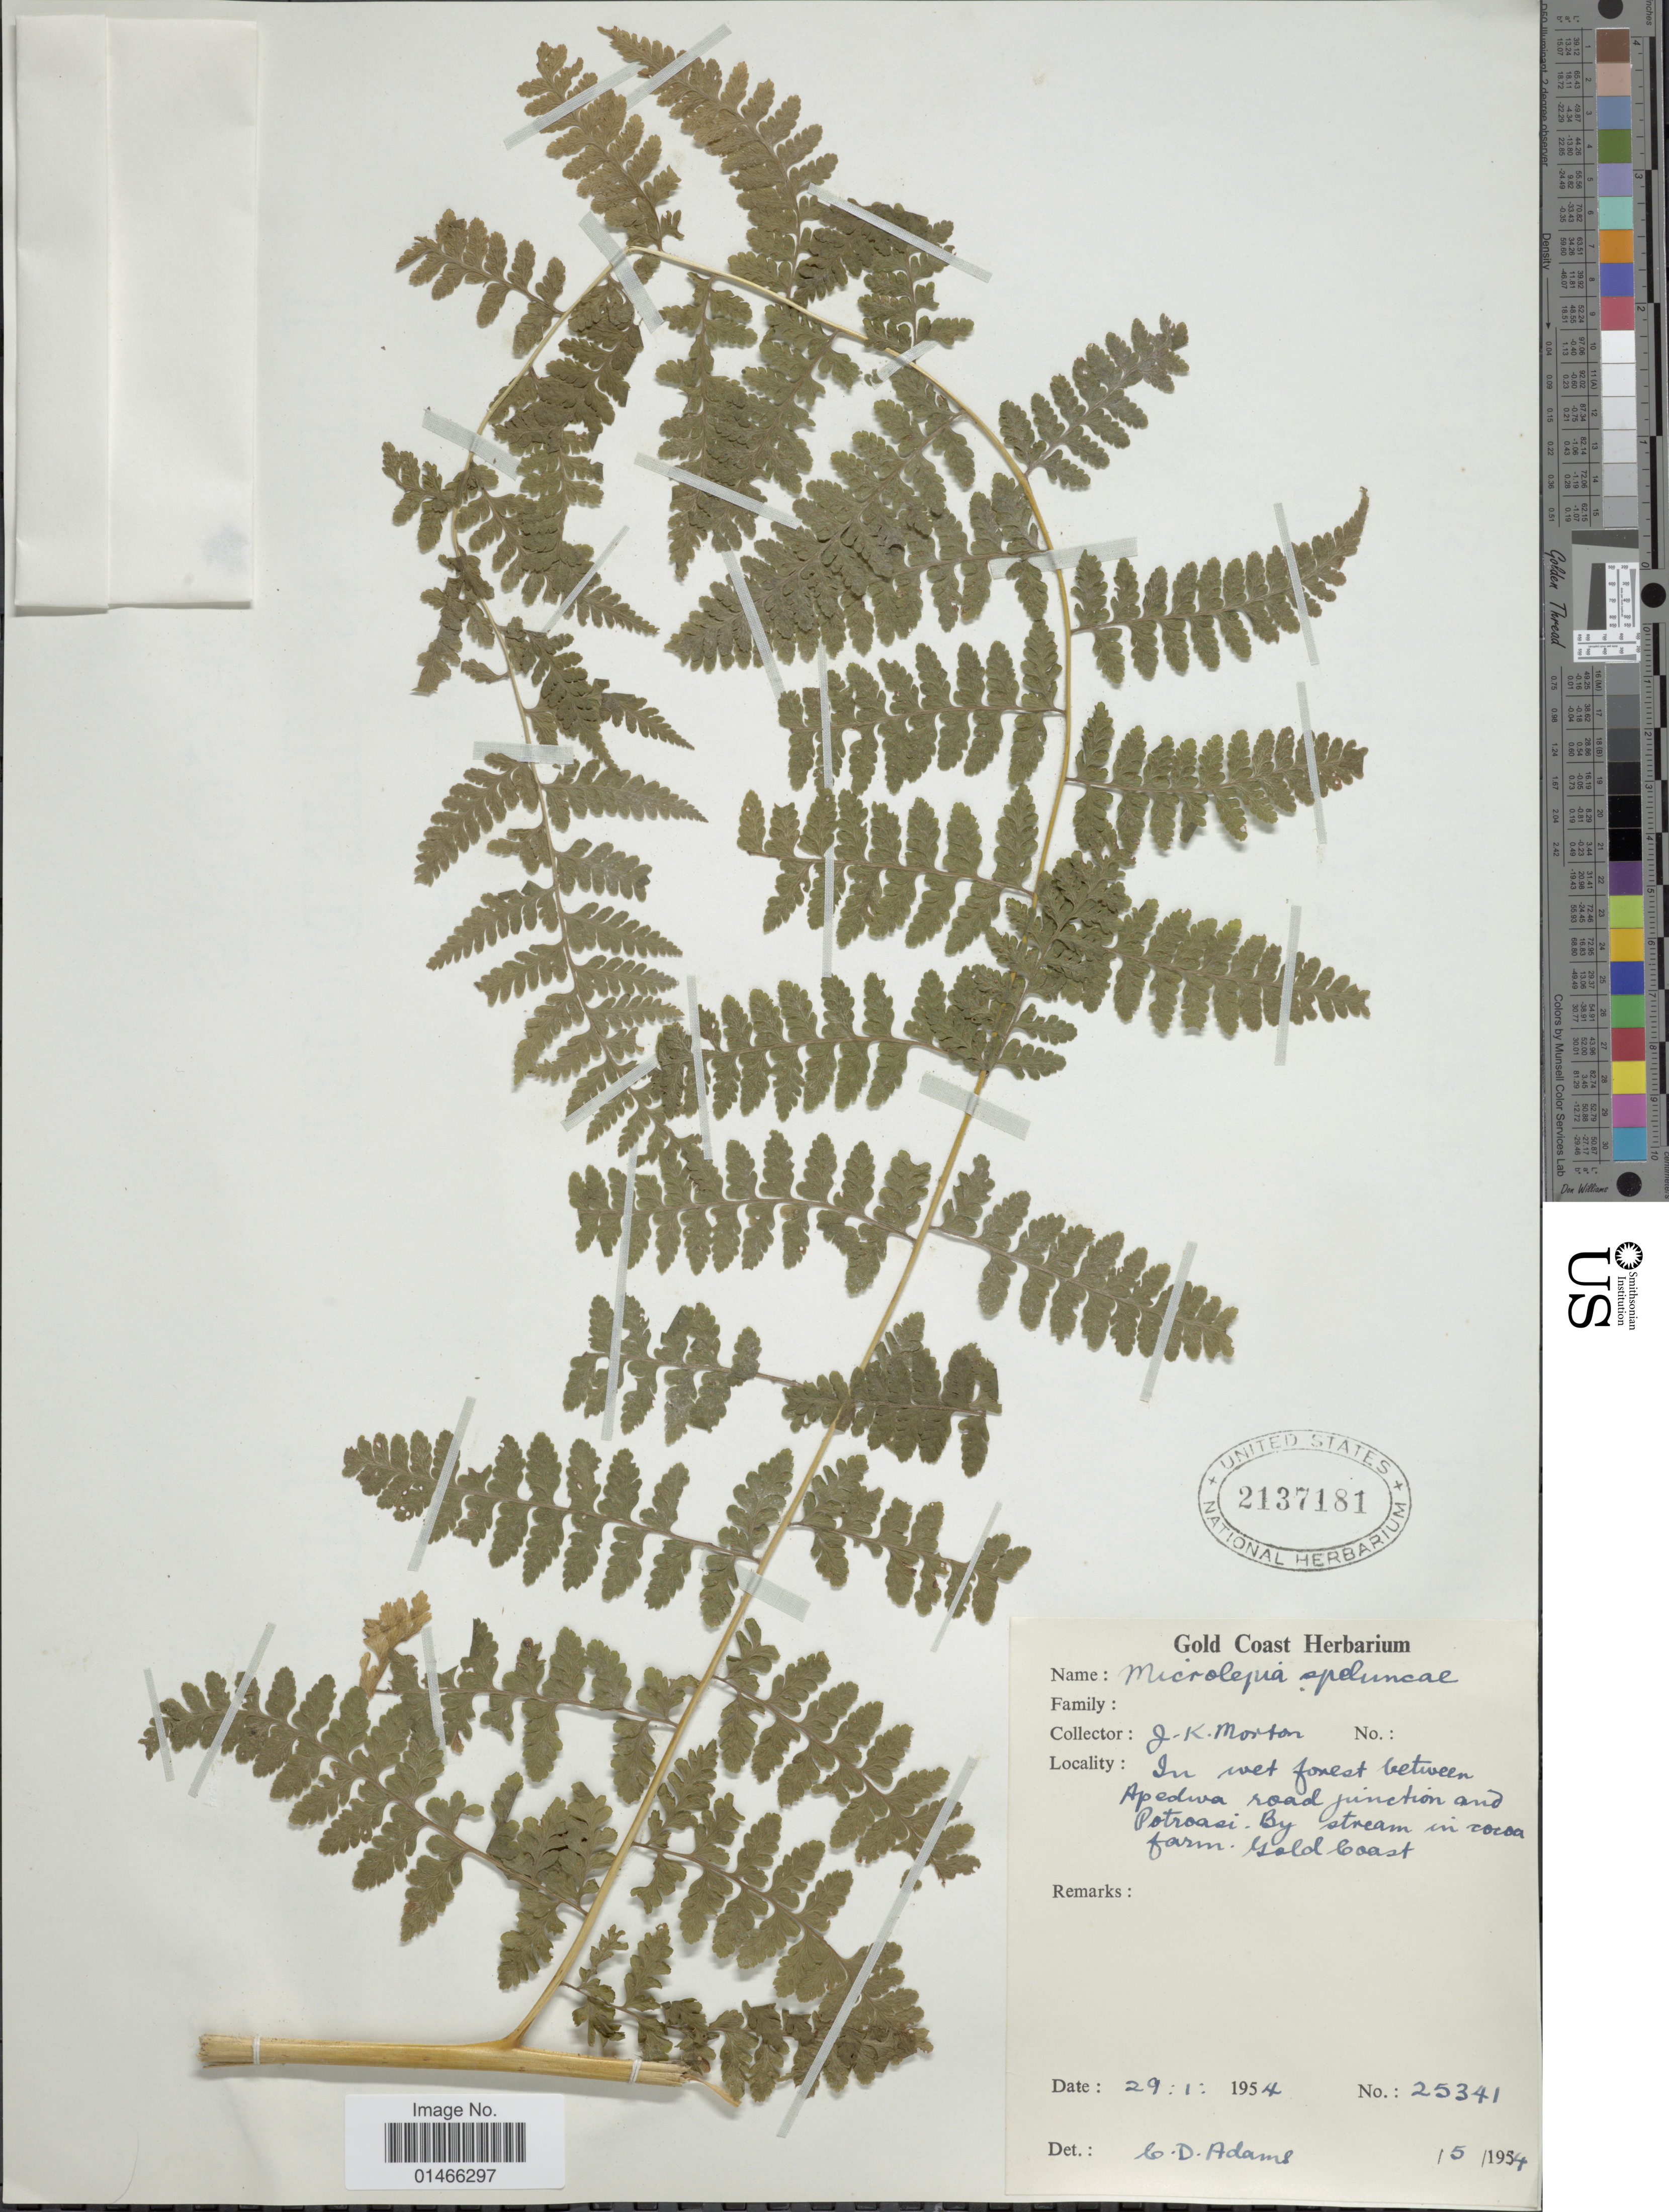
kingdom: Plantae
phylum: Tracheophyta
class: Polypodiopsida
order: Polypodiales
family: Dennstaedtiaceae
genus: Microlepia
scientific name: Microlepia speluncae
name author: (L.) T. Moore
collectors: J. K. Morton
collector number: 25341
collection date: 1954-01-29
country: Ghana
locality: In wet forest between Apedwa road junction and Potroasi. By stream in roesa farm. Gold Coast.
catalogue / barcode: US 2137181